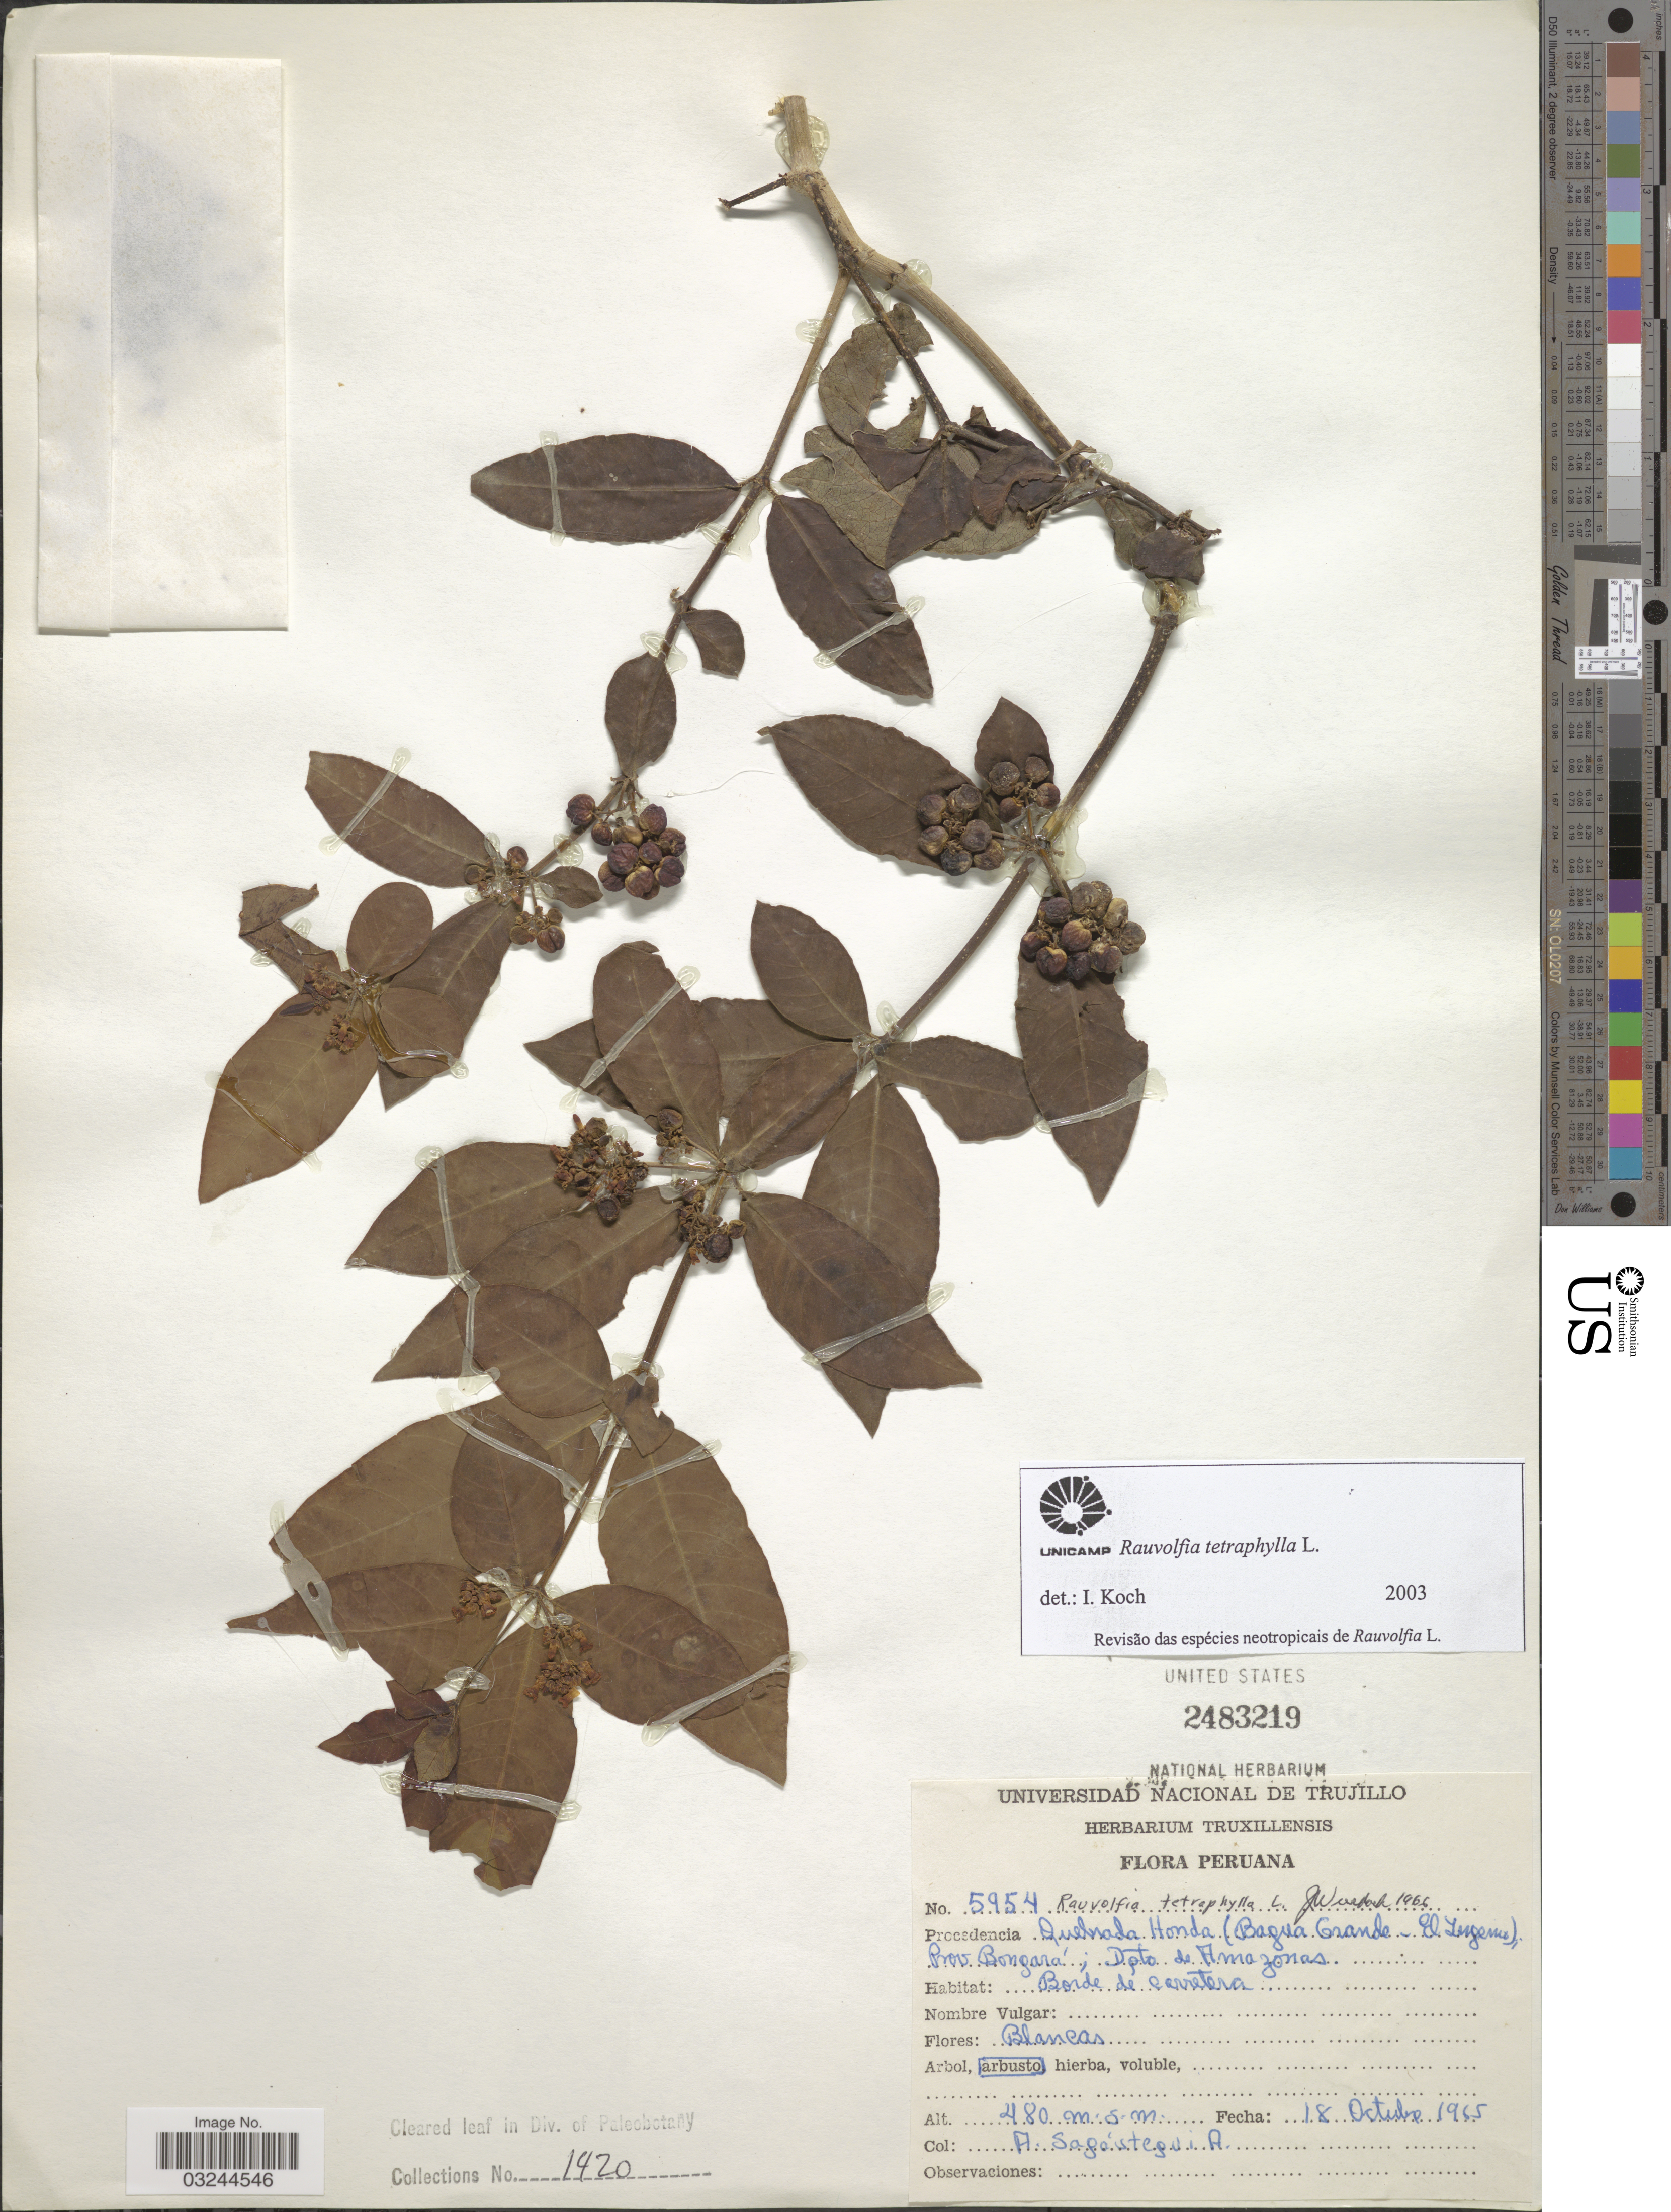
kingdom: Plantae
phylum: Tracheophyta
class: Magnoliopsida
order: Gentianales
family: Apocynaceae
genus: Rauvolfia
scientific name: Rauvolfia tetraphylla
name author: L.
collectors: A. Sagástegui A.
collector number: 5954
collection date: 1965-10-18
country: Peru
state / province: Amazonas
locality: Quebrada Honda (Bagua Grande - El Ingenio), Prov. Bongará; Dpto. de Amazonas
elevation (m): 480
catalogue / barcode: US 2483219